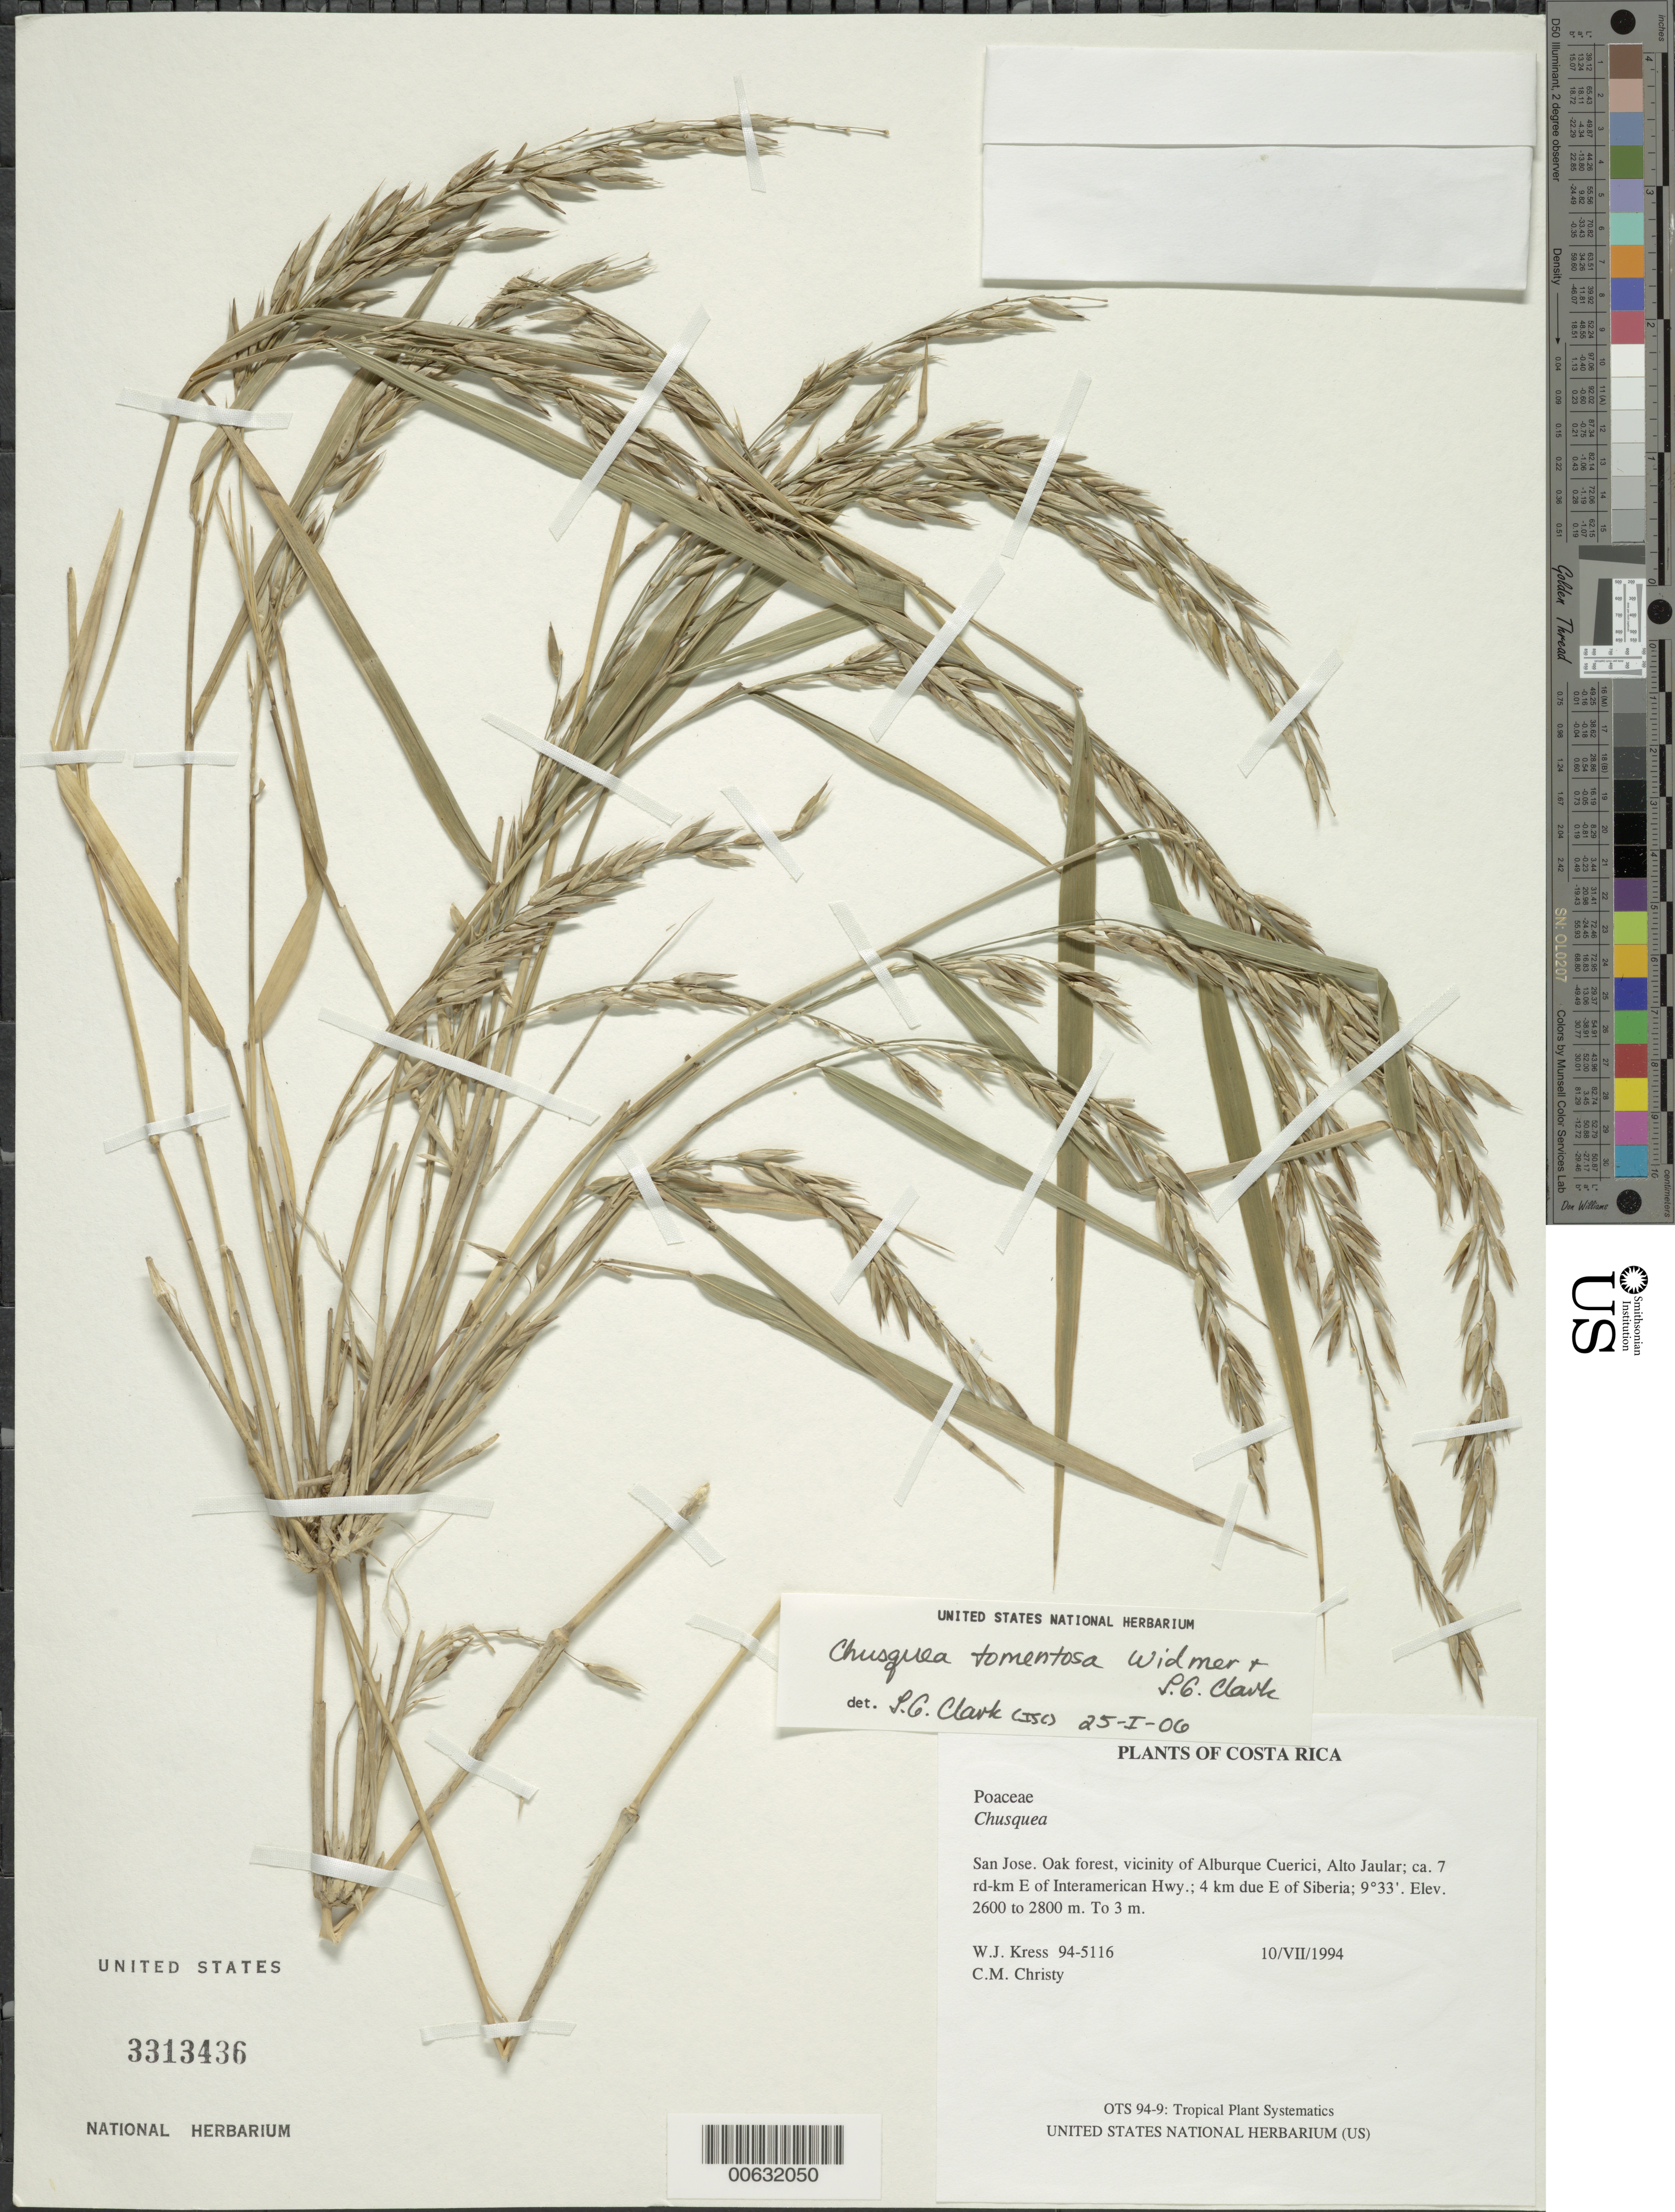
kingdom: Plantae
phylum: Tracheophyta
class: Liliopsida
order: Poales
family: Poaceae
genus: Chusquea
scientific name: Chusquea tomentosa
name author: Y. Widmer & L.G. Clark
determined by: Clark, L. C.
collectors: W. J. Kress & C. M. Christy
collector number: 94-5116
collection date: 1994-07-10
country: Costa Rica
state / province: San Jose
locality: Oak forest, vicinity of Alburque Cuerici, Alto Jaular; ca. 7 rd-km E of Interamerican Hwy.; 4 km due E of Siberia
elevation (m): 2600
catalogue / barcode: US 3313436